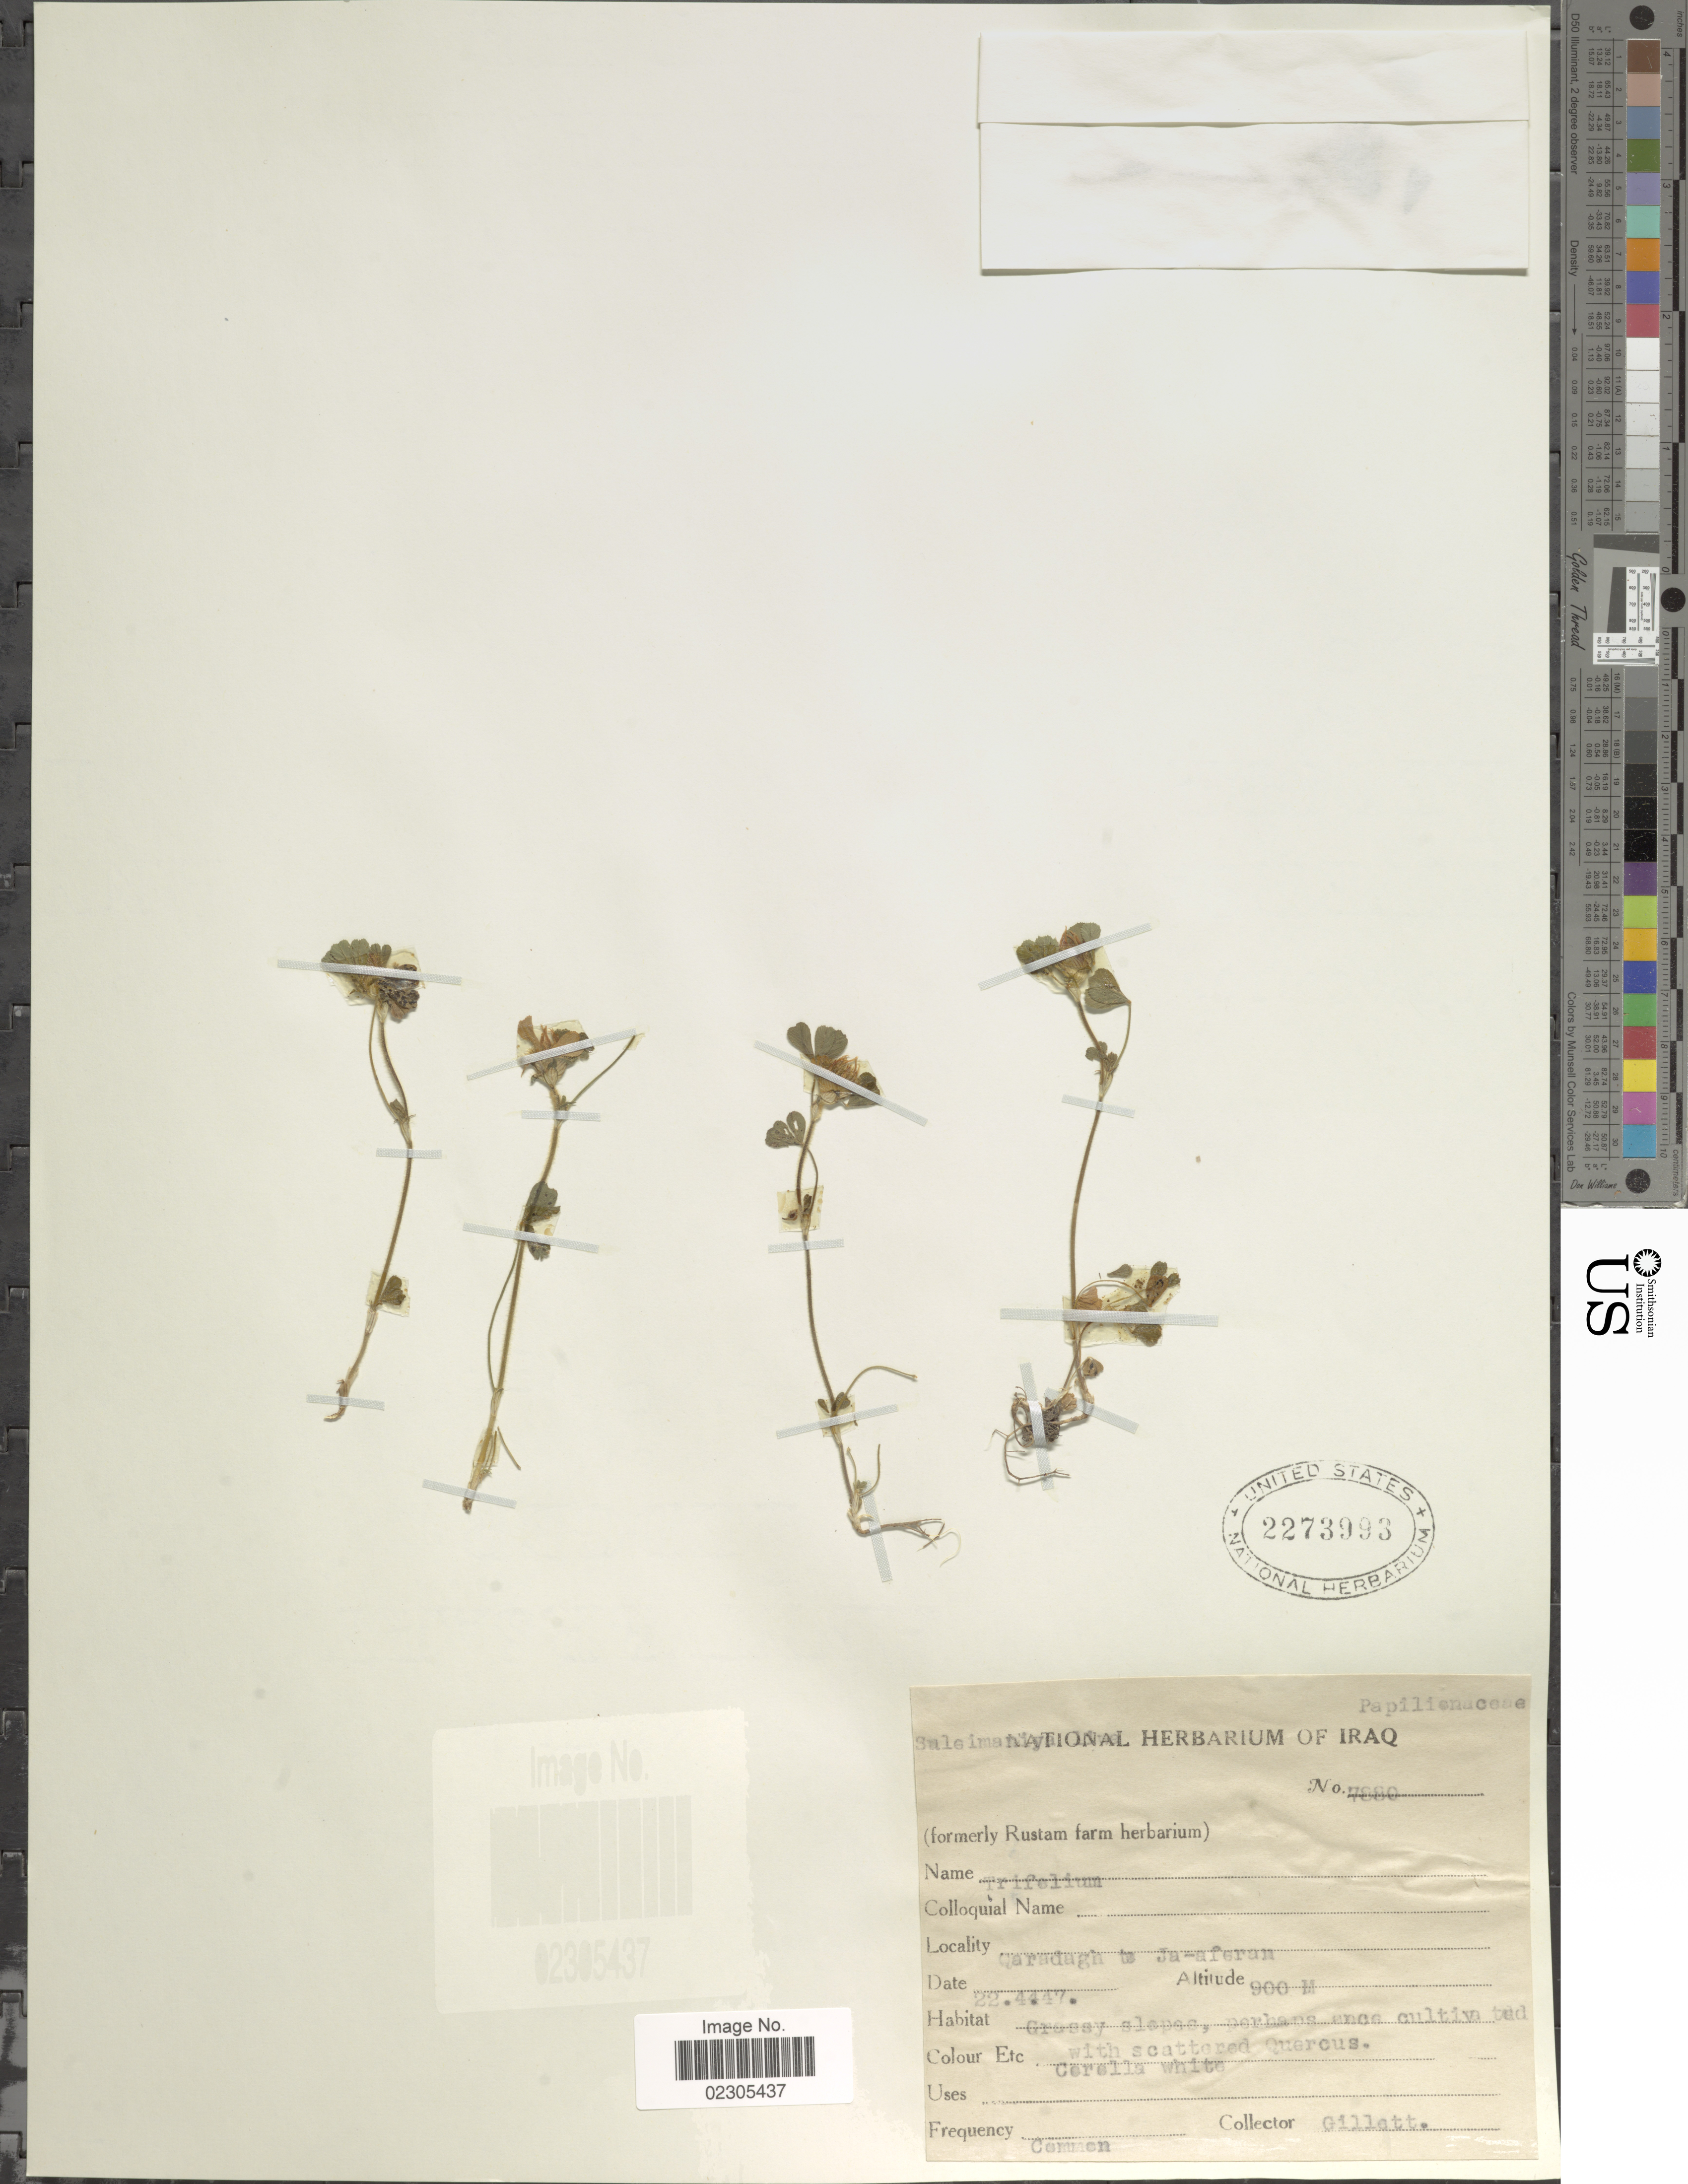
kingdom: Plantae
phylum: Tracheophyta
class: Magnoliopsida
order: Fabales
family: Fabaceae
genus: Trifolium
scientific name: Trifolium sp.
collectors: Gillett, --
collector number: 7880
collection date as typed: Transcribed d/m/y: 22/4/47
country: Iraq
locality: Qaradagh to Ja-aferan [interpreted]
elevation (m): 900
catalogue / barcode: US 2273993